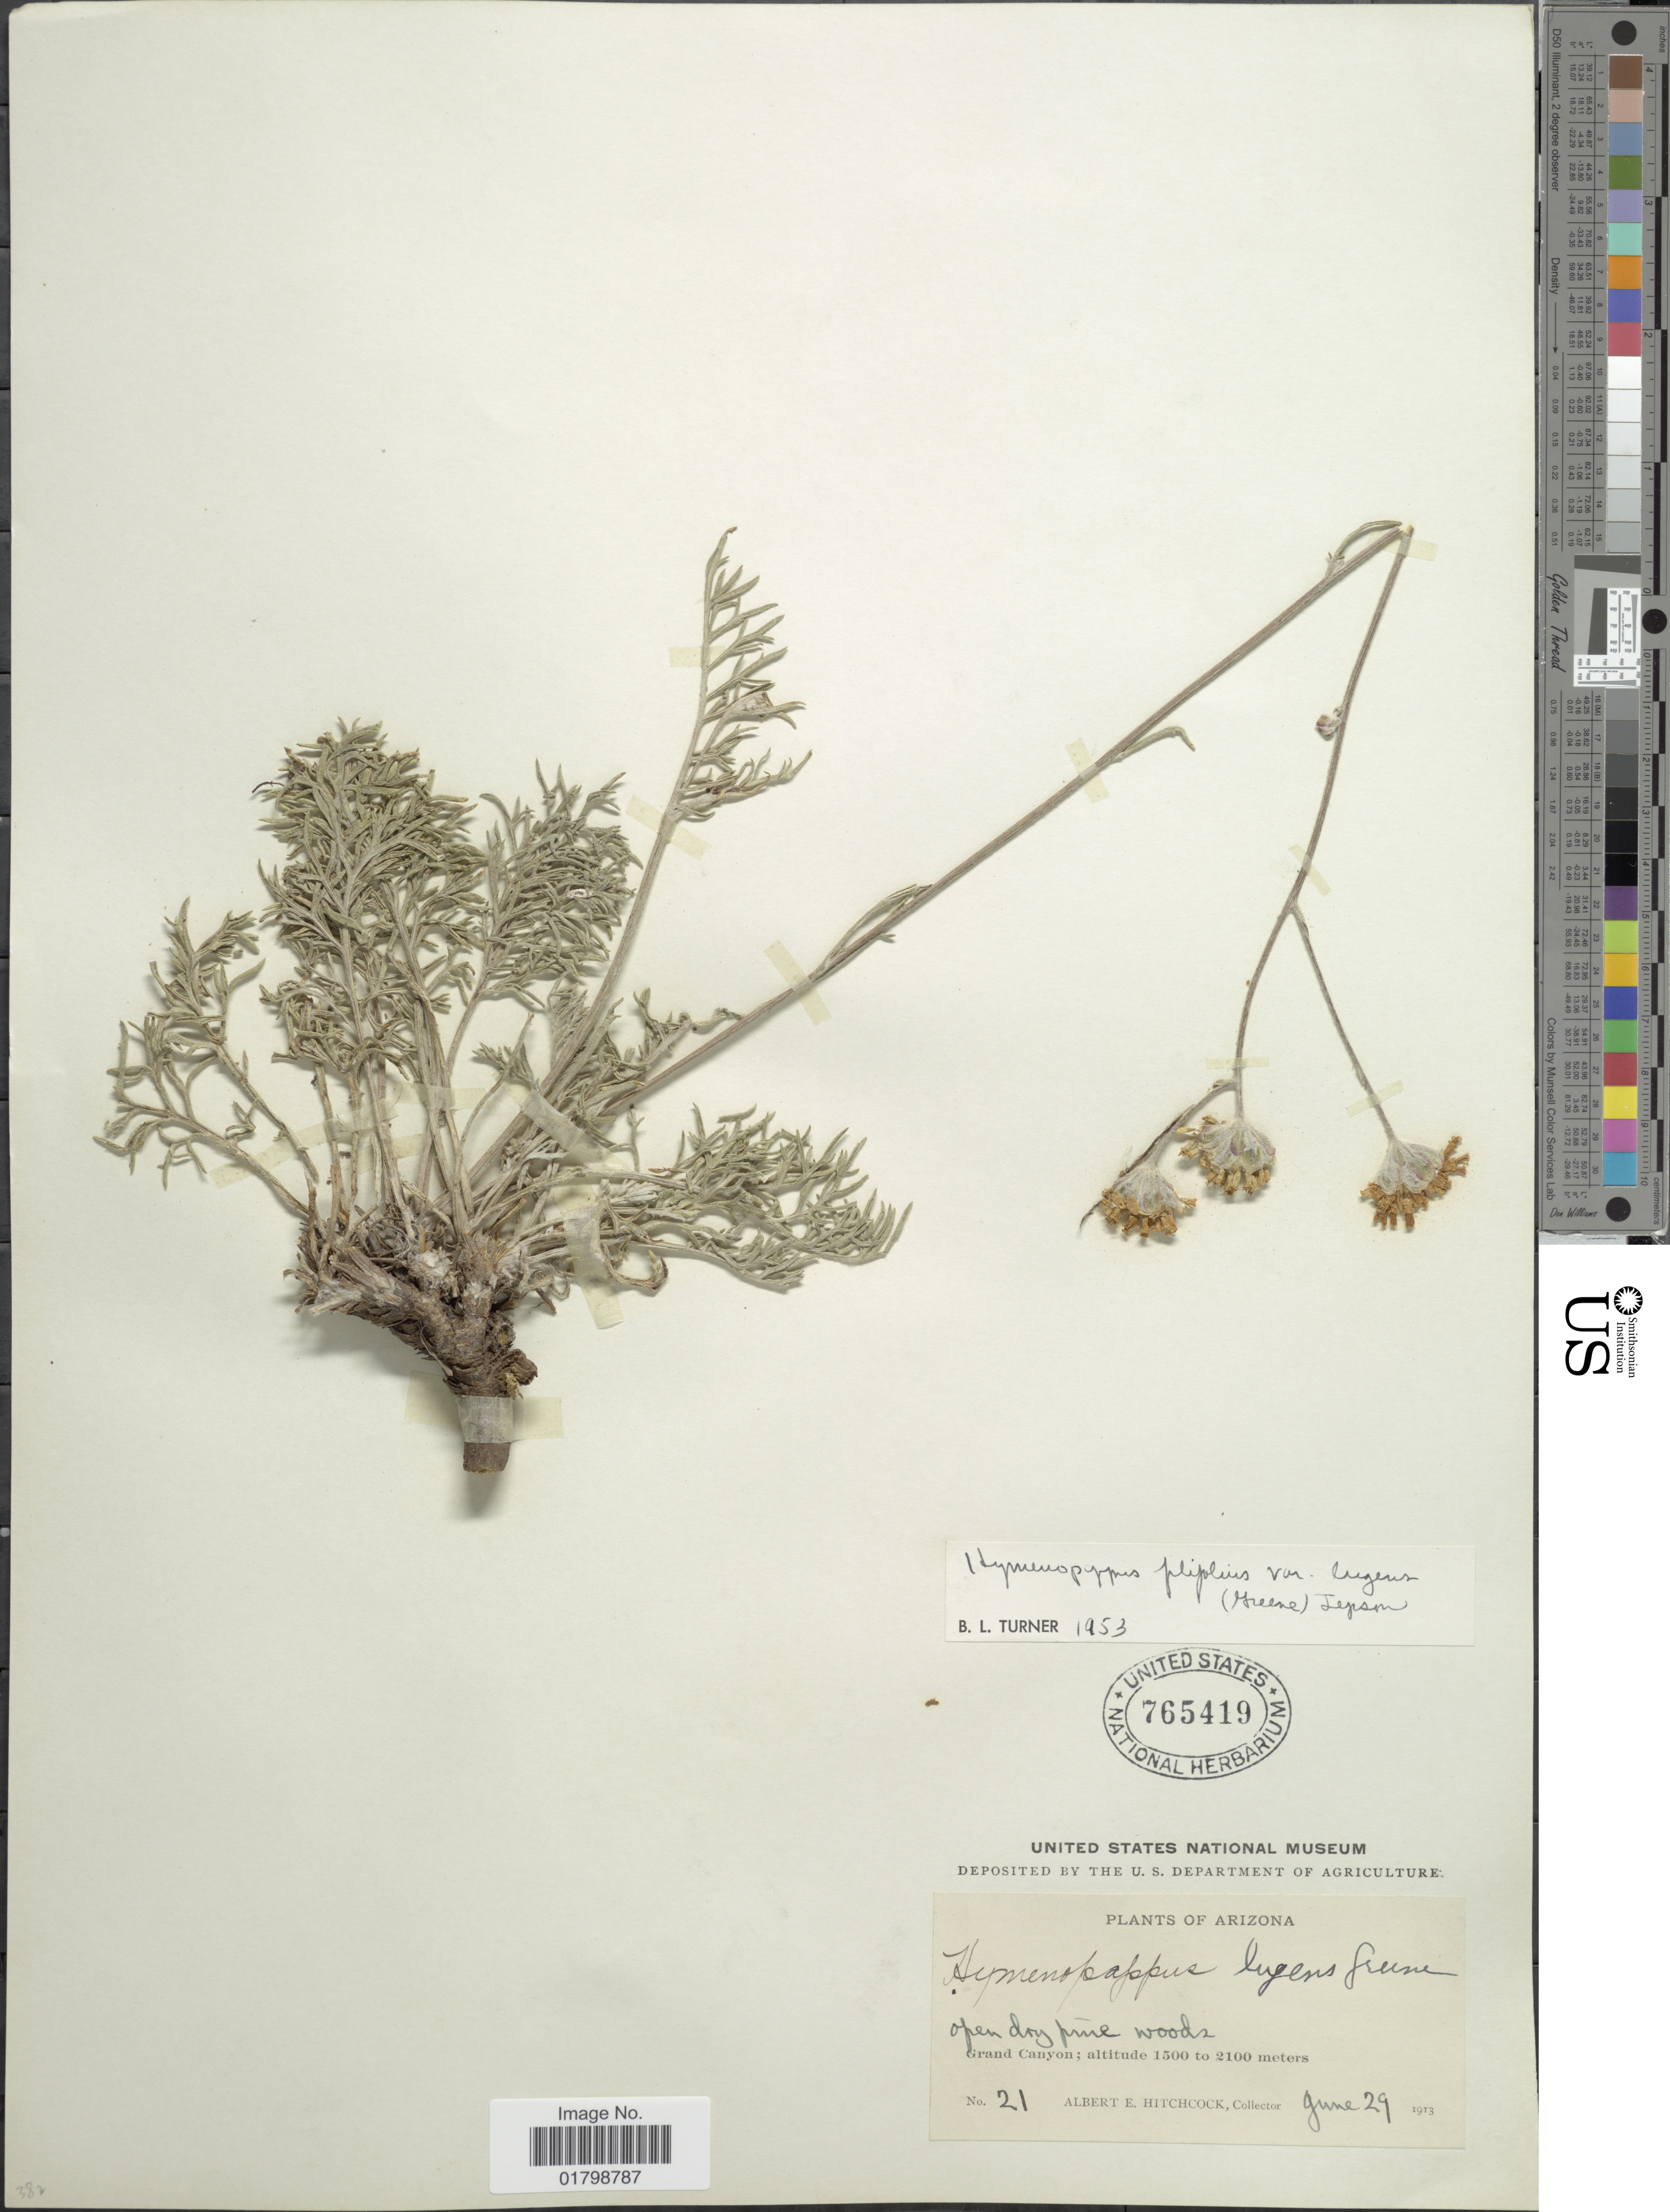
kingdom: Plantae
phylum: Tracheophyta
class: Magnoliopsida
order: Asterales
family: Asteraceae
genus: Hymenopappus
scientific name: Hymenopappus filifolius var. lugens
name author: (Greene) Jeps.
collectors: A. Hitchcock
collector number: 21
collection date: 1913-06-29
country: United States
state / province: Arizona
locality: Grand Canyon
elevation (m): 1500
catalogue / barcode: US 765419